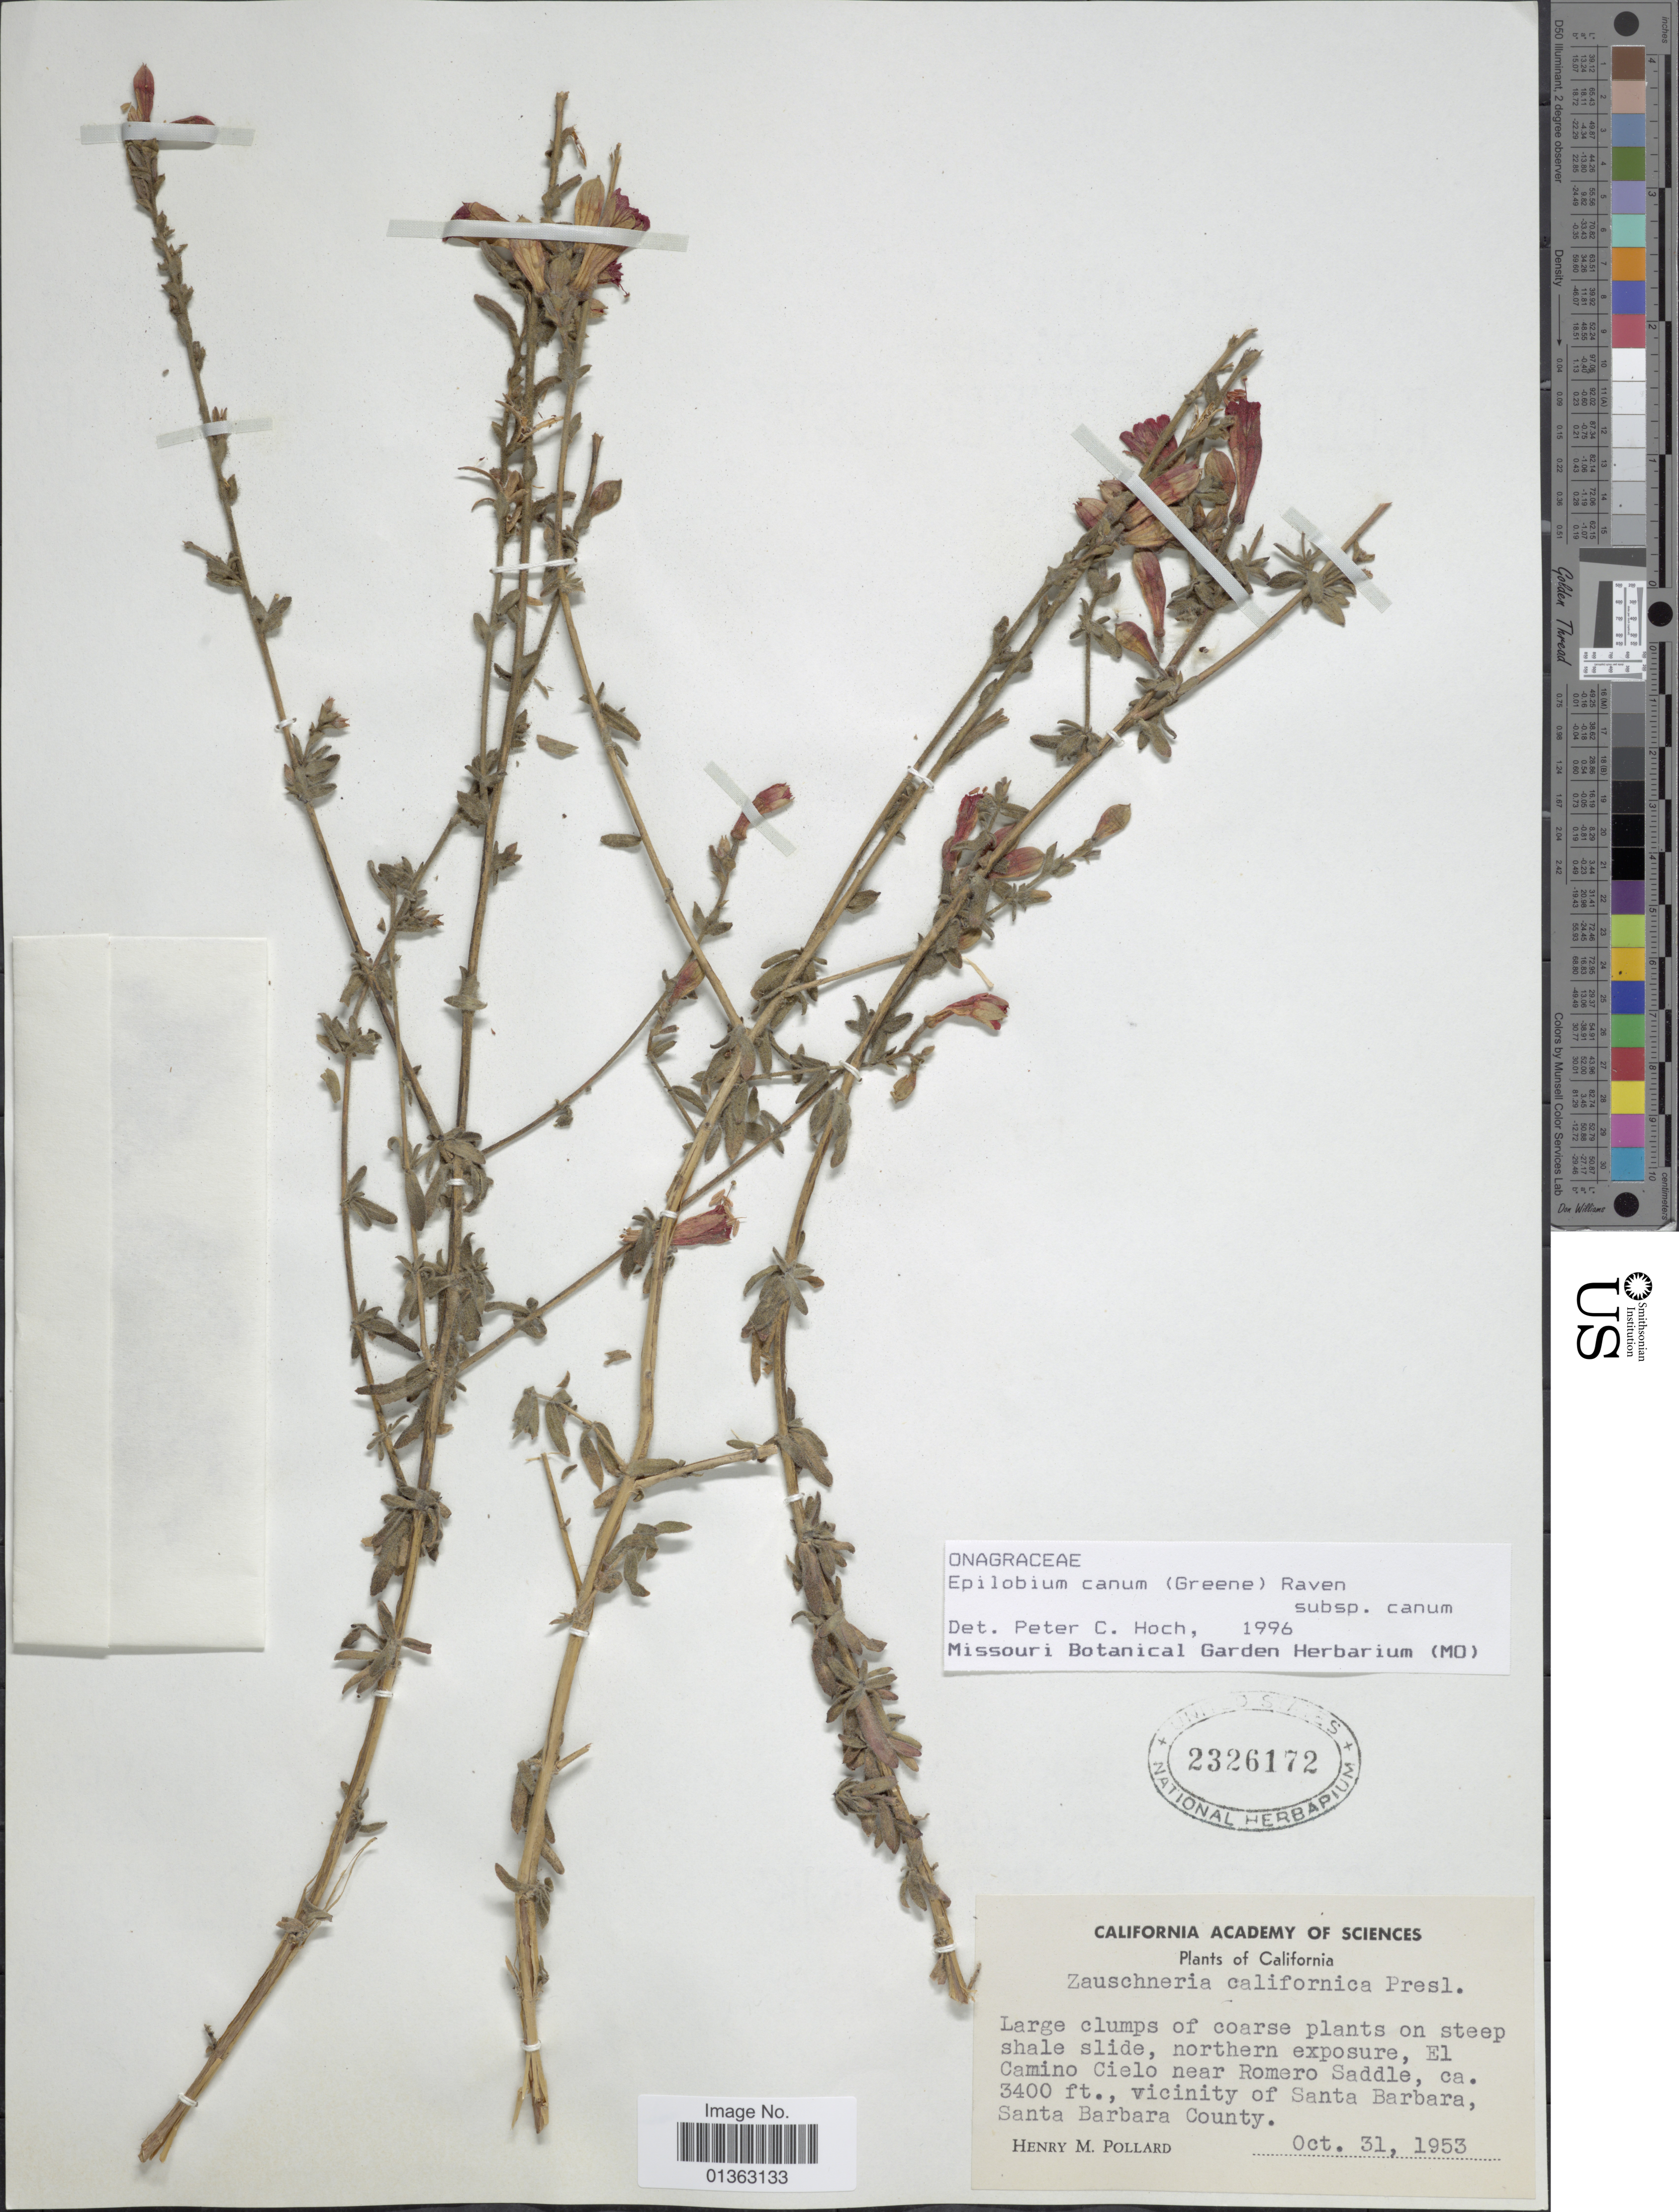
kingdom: Plantae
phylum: Tracheophyta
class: Magnoliopsida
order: Myrtales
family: Onagraceae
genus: Epilobium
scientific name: Epilobium canum subsp. canum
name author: (Greene) P.H. Raven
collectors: H. M. Pollard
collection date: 1953-10-31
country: United States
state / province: California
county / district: Santa Barbara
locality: El Camino Cielo near Romero Saddle, vicinity of Santa Barbara, Santa Barbara County.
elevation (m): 1036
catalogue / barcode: US 2326172